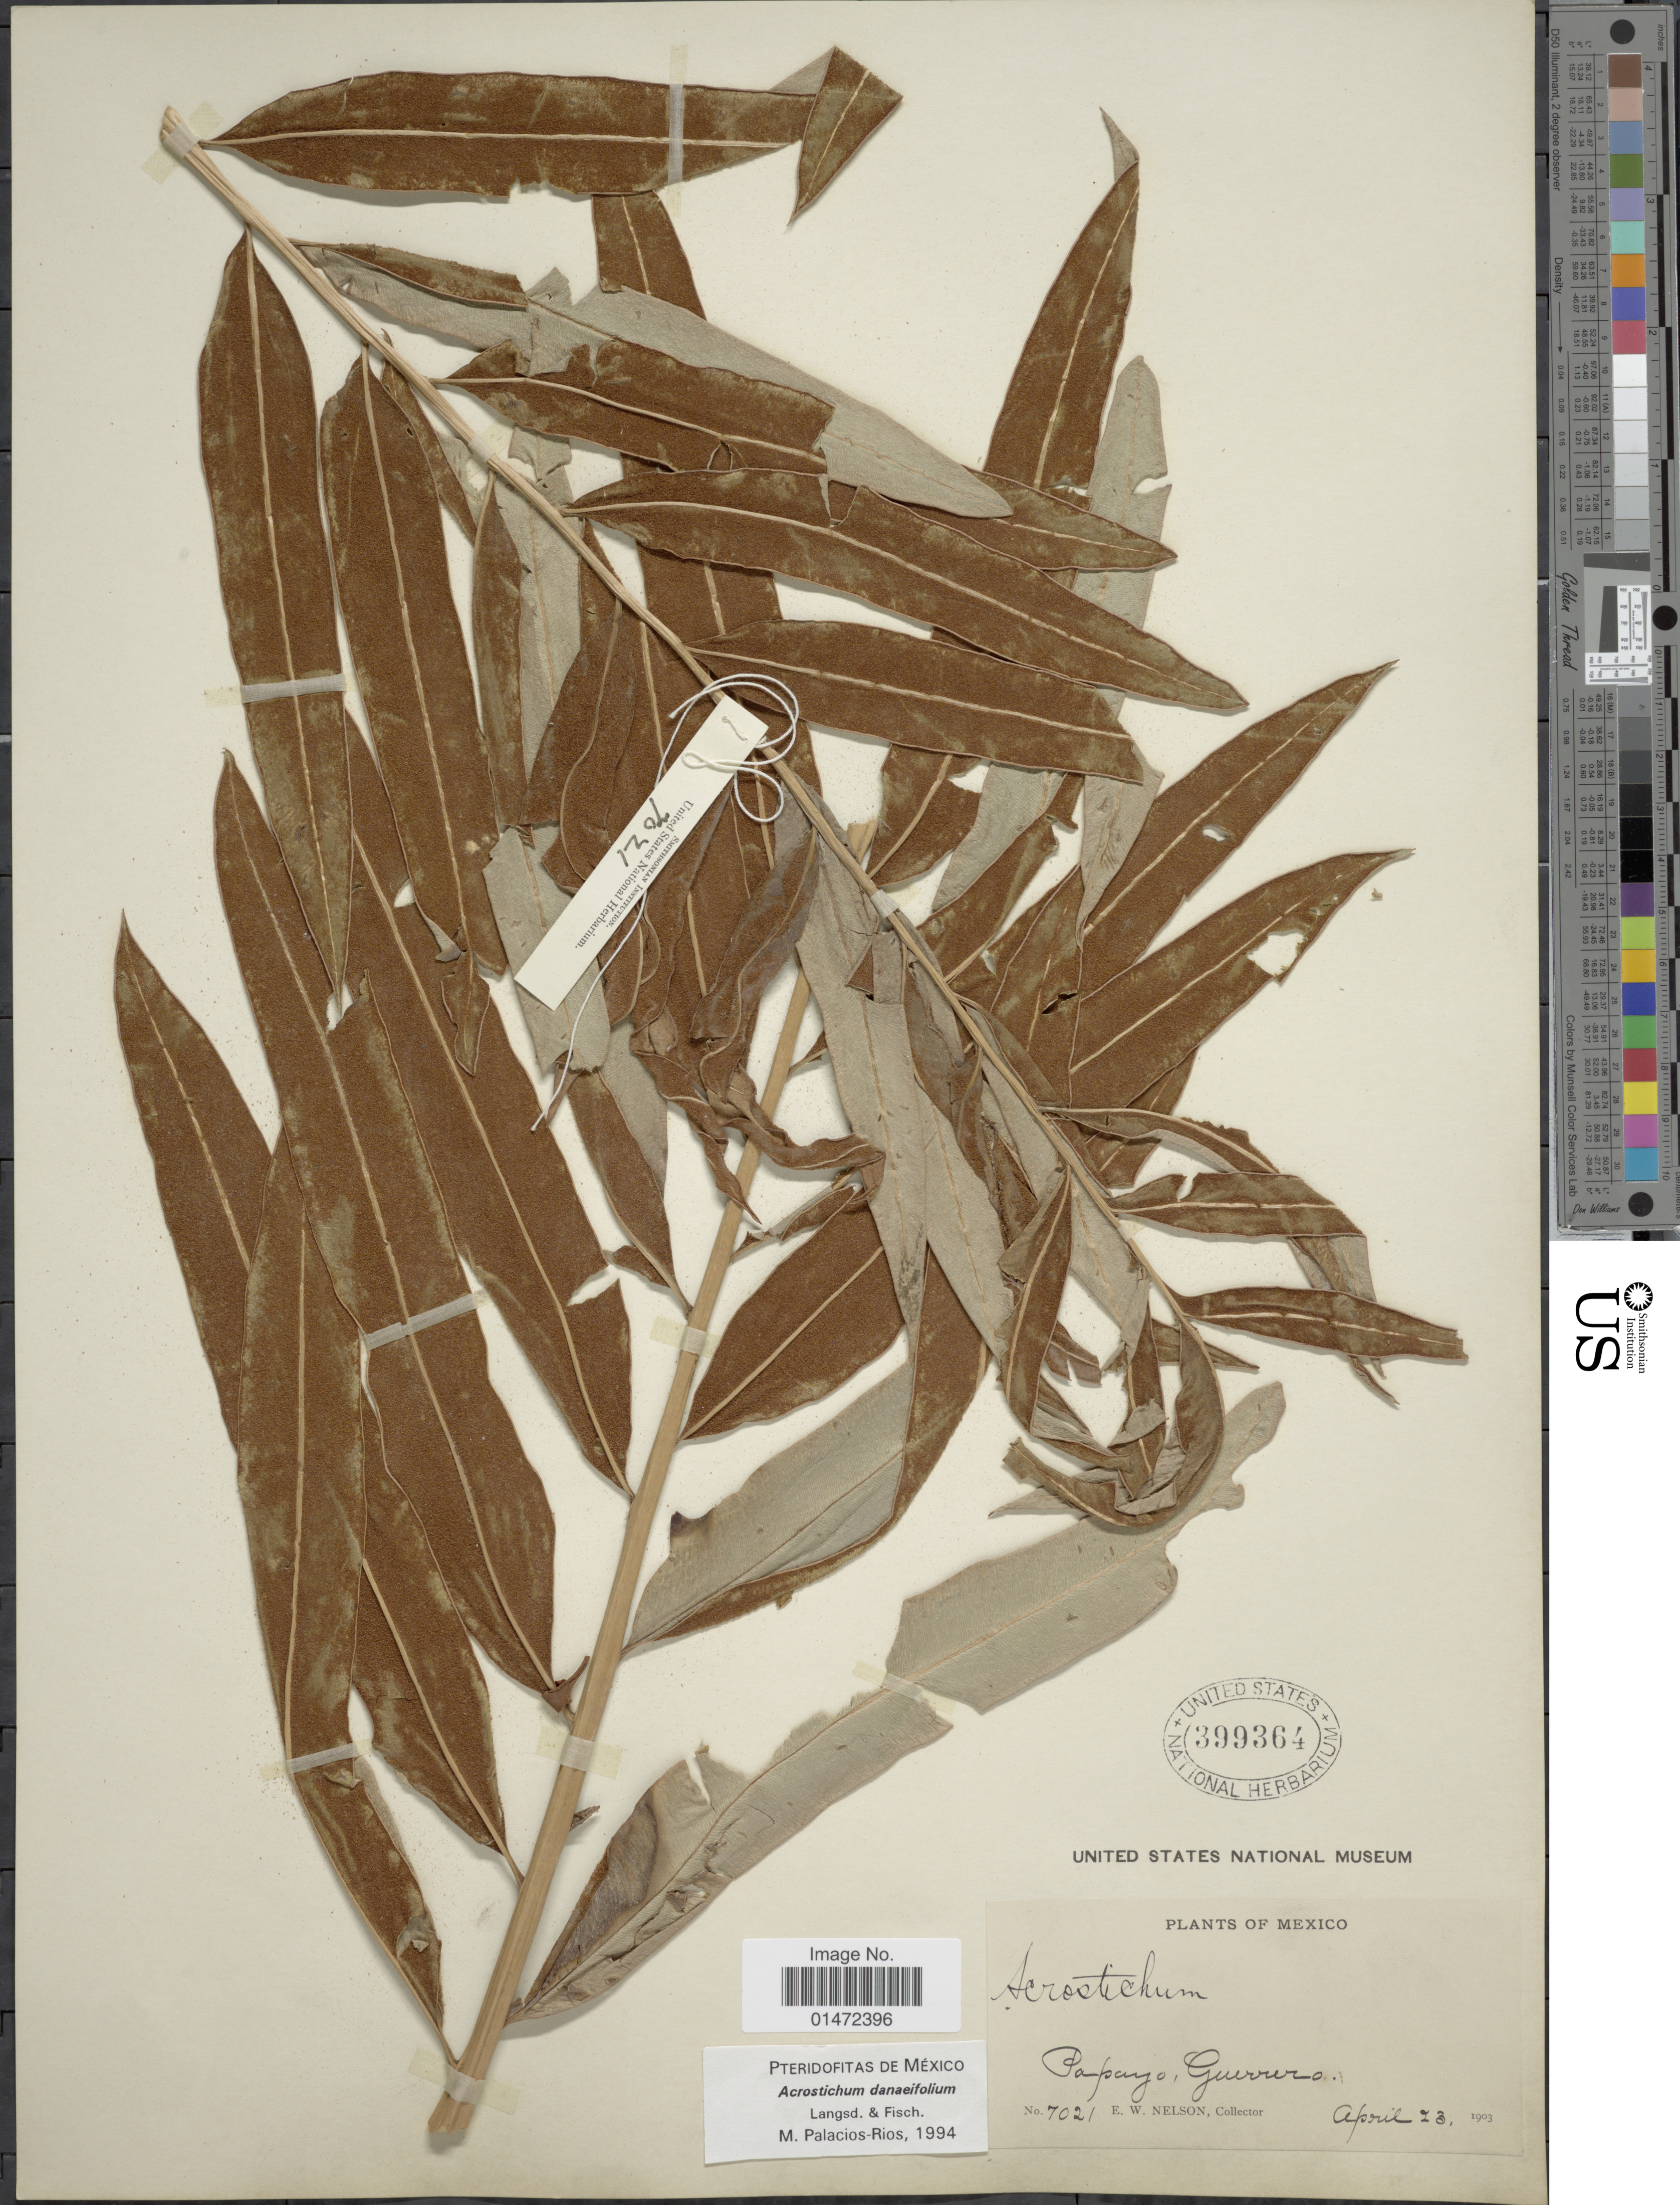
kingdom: Plantae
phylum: Tracheophyta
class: Polypodiopsida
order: Polypodiales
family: Pteridaceae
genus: Acrostichum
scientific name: Acrostichum danaeifolium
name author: Langsd. & Fisch.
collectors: E. W. Nelson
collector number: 7021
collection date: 1903-04-23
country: Mexico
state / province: Guerrero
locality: Papayo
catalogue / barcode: US 399364